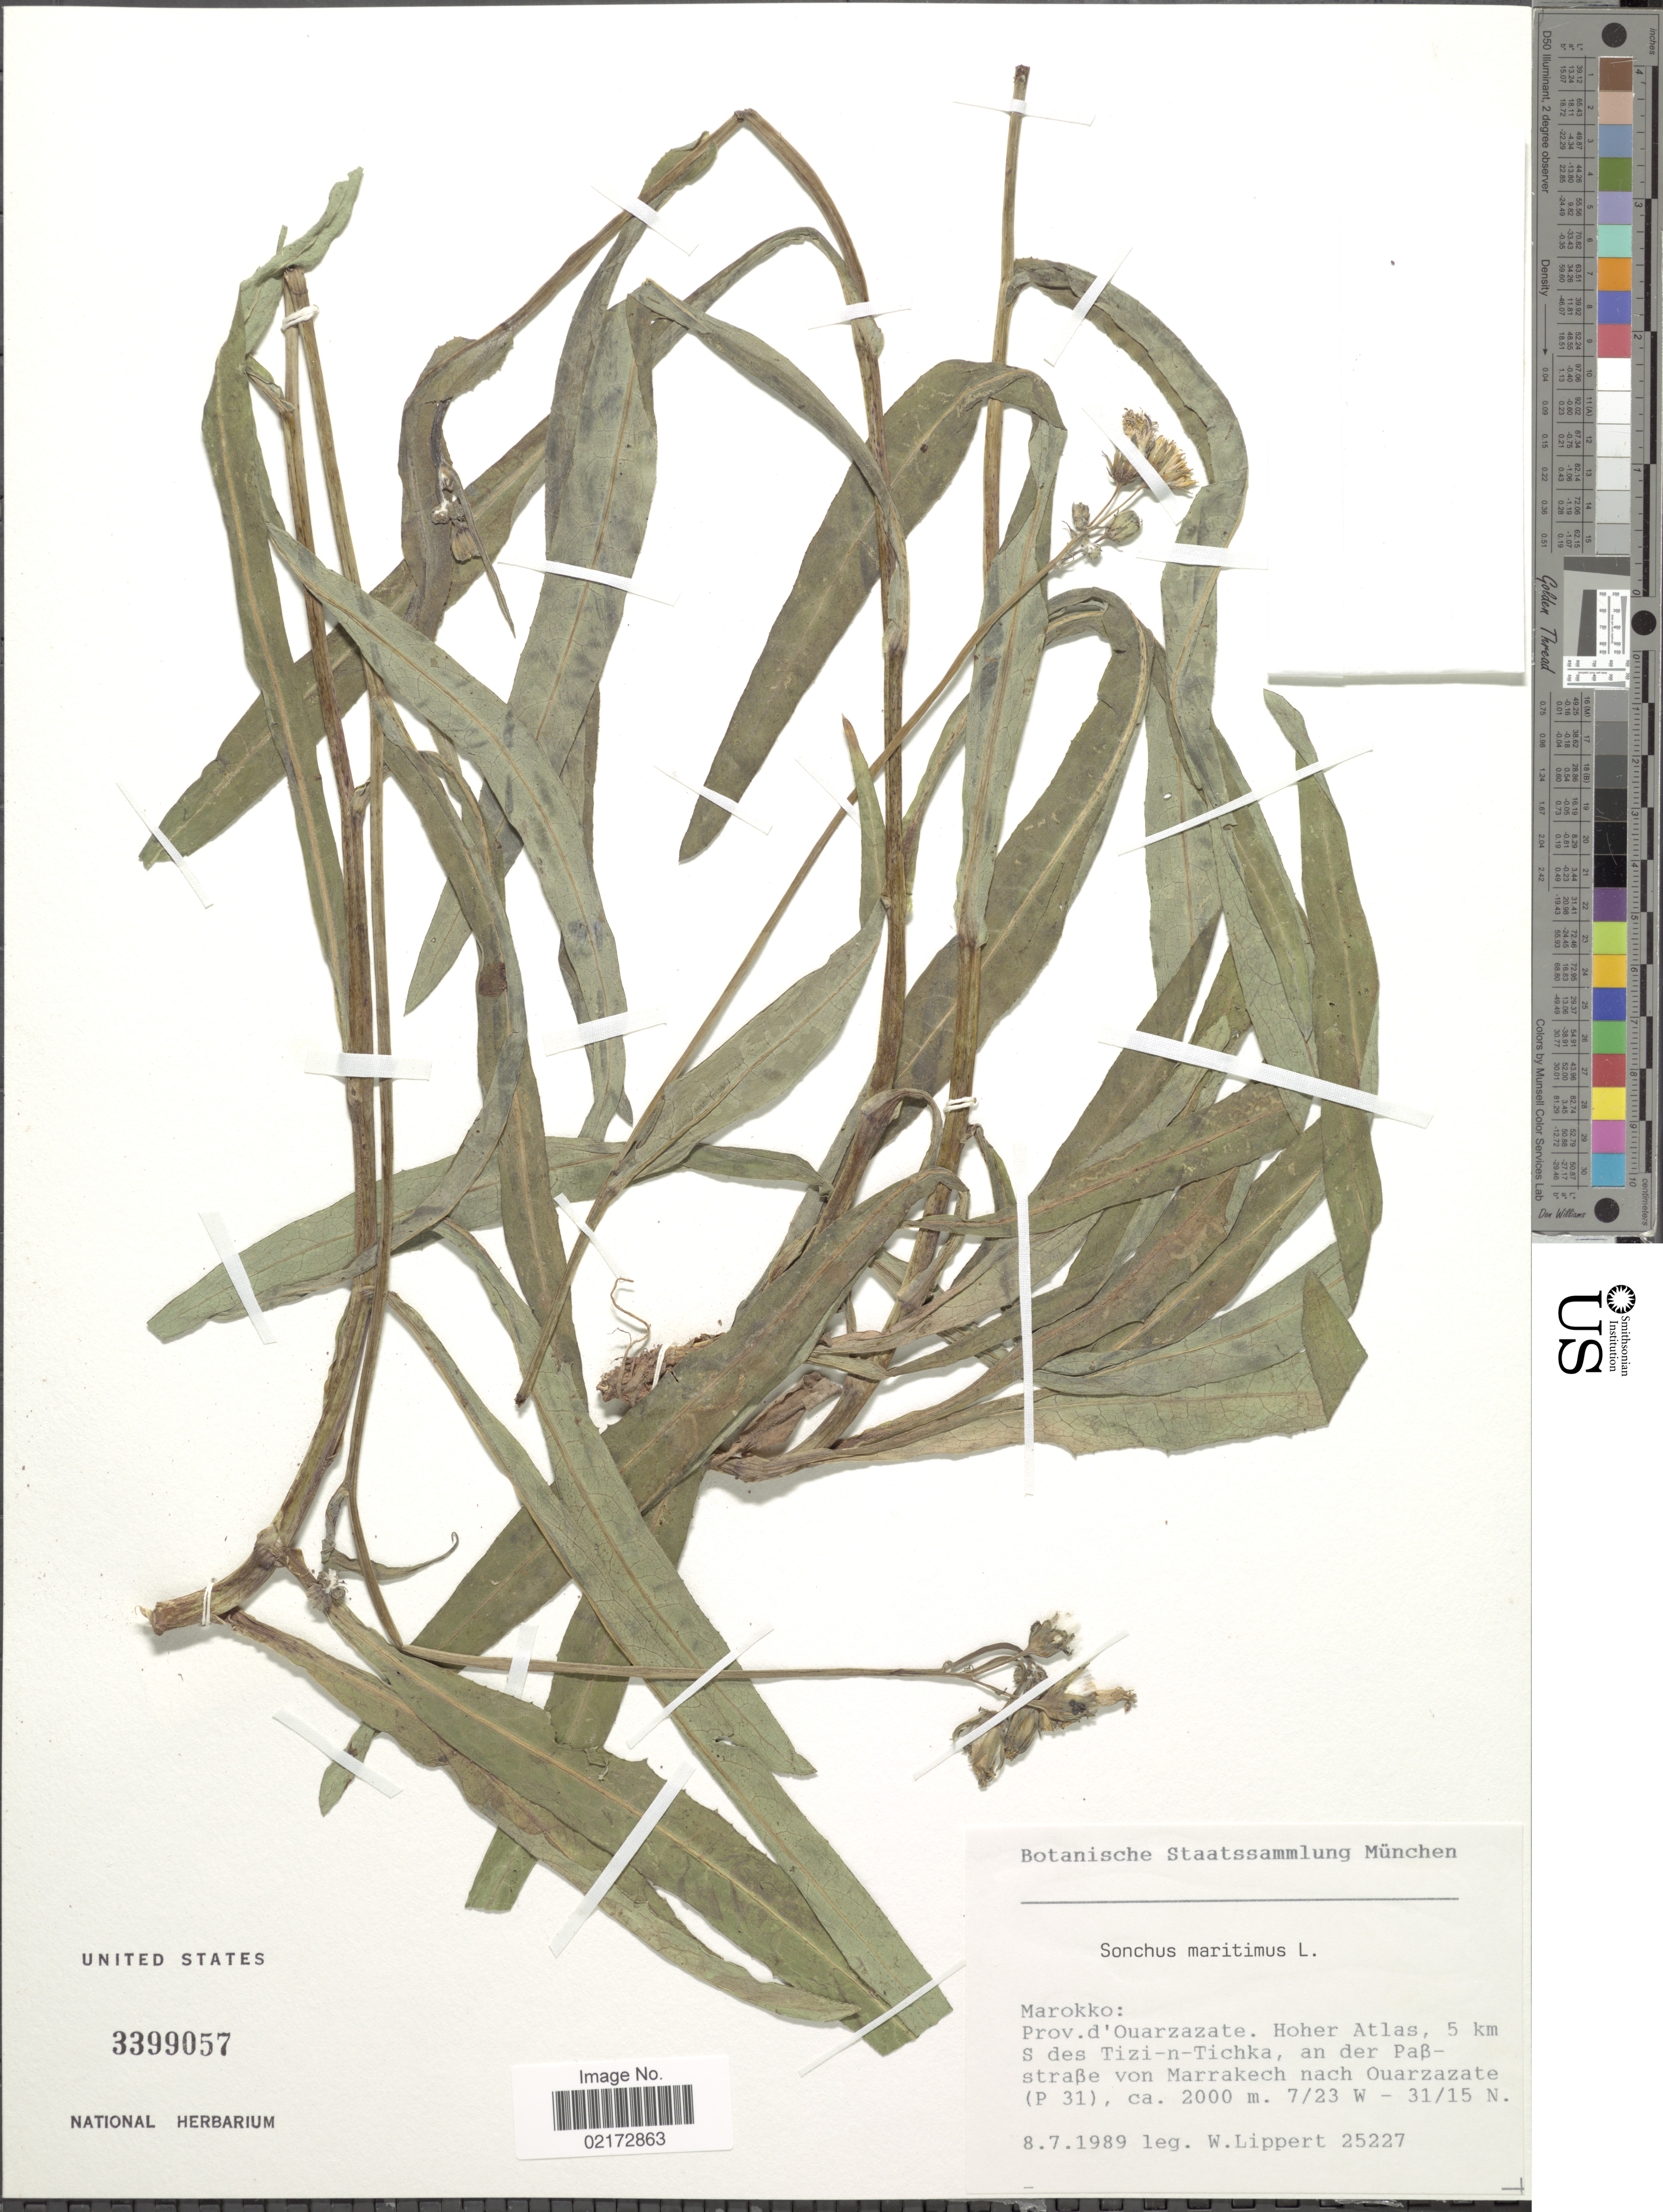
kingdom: Plantae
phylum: Tracheophyta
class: Magnoliopsida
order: Asterales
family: Asteraceae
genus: Sonchus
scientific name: Sonchus maritimus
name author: L.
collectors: W. Lippert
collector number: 25227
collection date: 1989-07-08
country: Morocco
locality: Prov d'Ouarzazate, Hoher Atlas, 5 km S des Tizi-n-Tichka, an der Pabstrabe von Marrakech nach Ouarzazate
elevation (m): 2000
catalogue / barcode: US 3399057